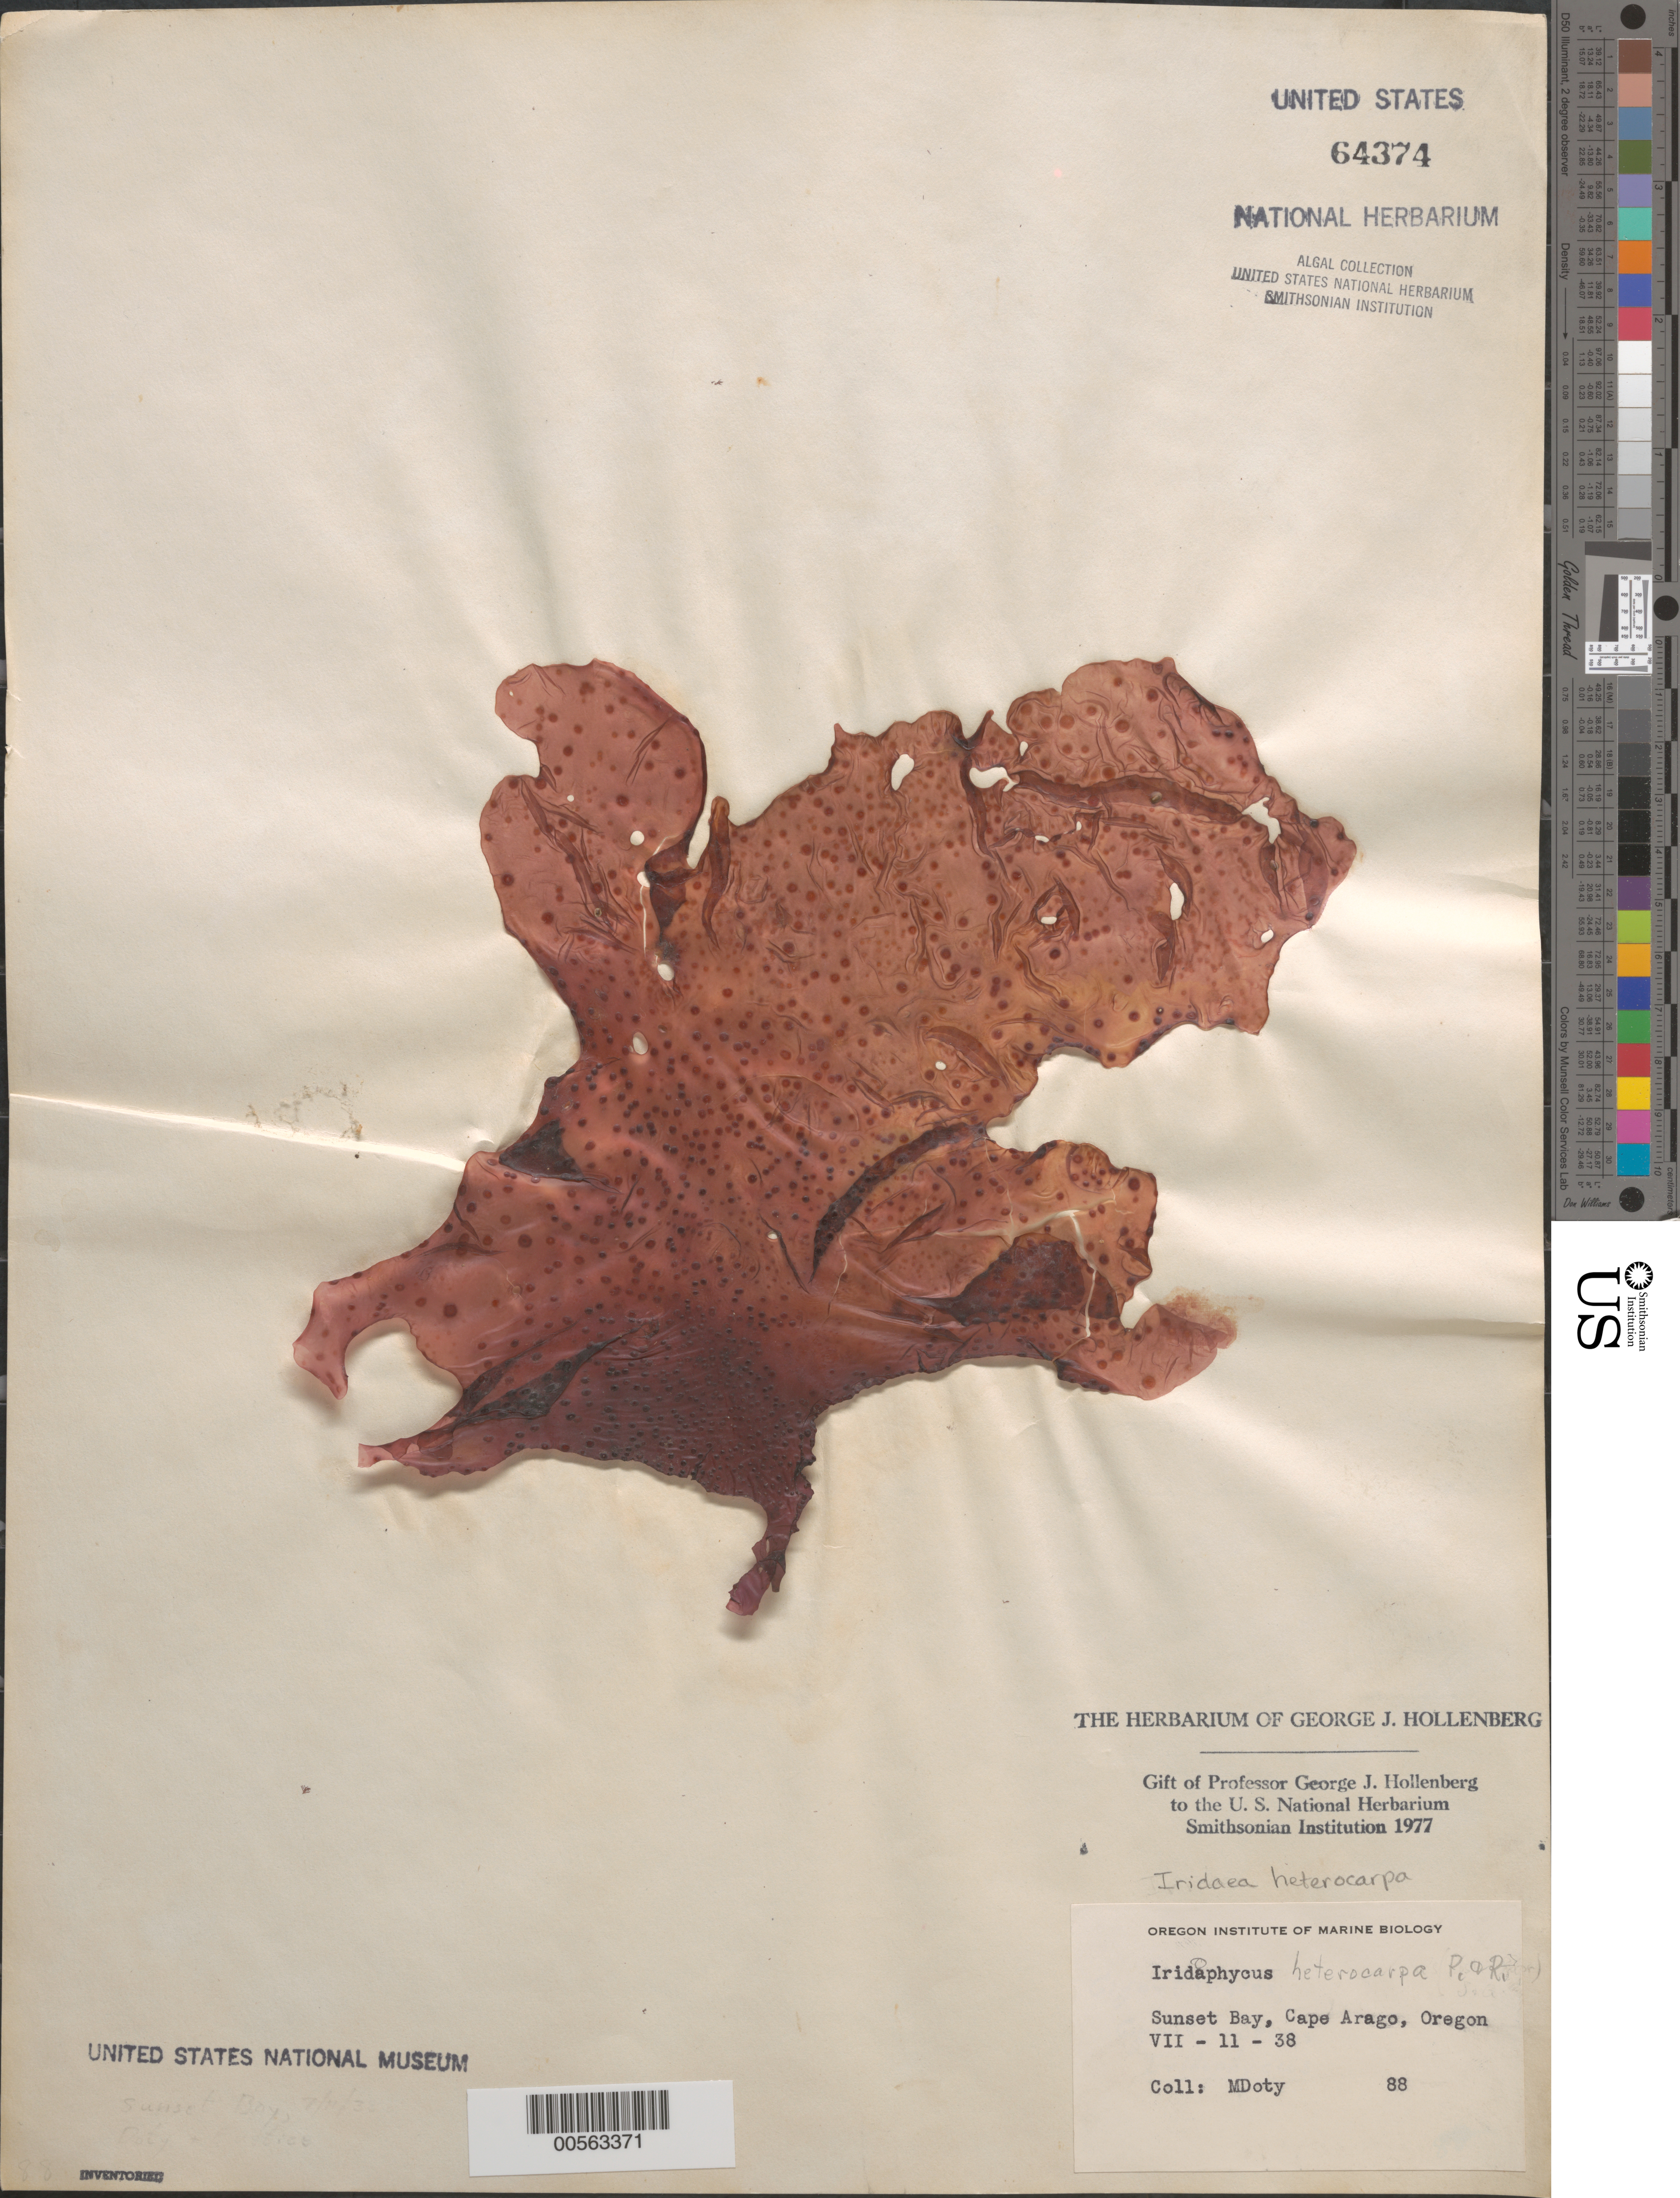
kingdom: Plantae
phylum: Rhodophyta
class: Florideophyceae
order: Gigartinales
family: Gigartinaceae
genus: Chondrus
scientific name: Chondrus crispus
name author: Stackh.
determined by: Algae name updating Project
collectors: M. S. Doty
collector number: MSD 88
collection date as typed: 11 Jul 1938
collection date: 1938-07-11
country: United States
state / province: Oregon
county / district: Coos County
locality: Sunset Bay, Cape Arago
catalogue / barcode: US 64374